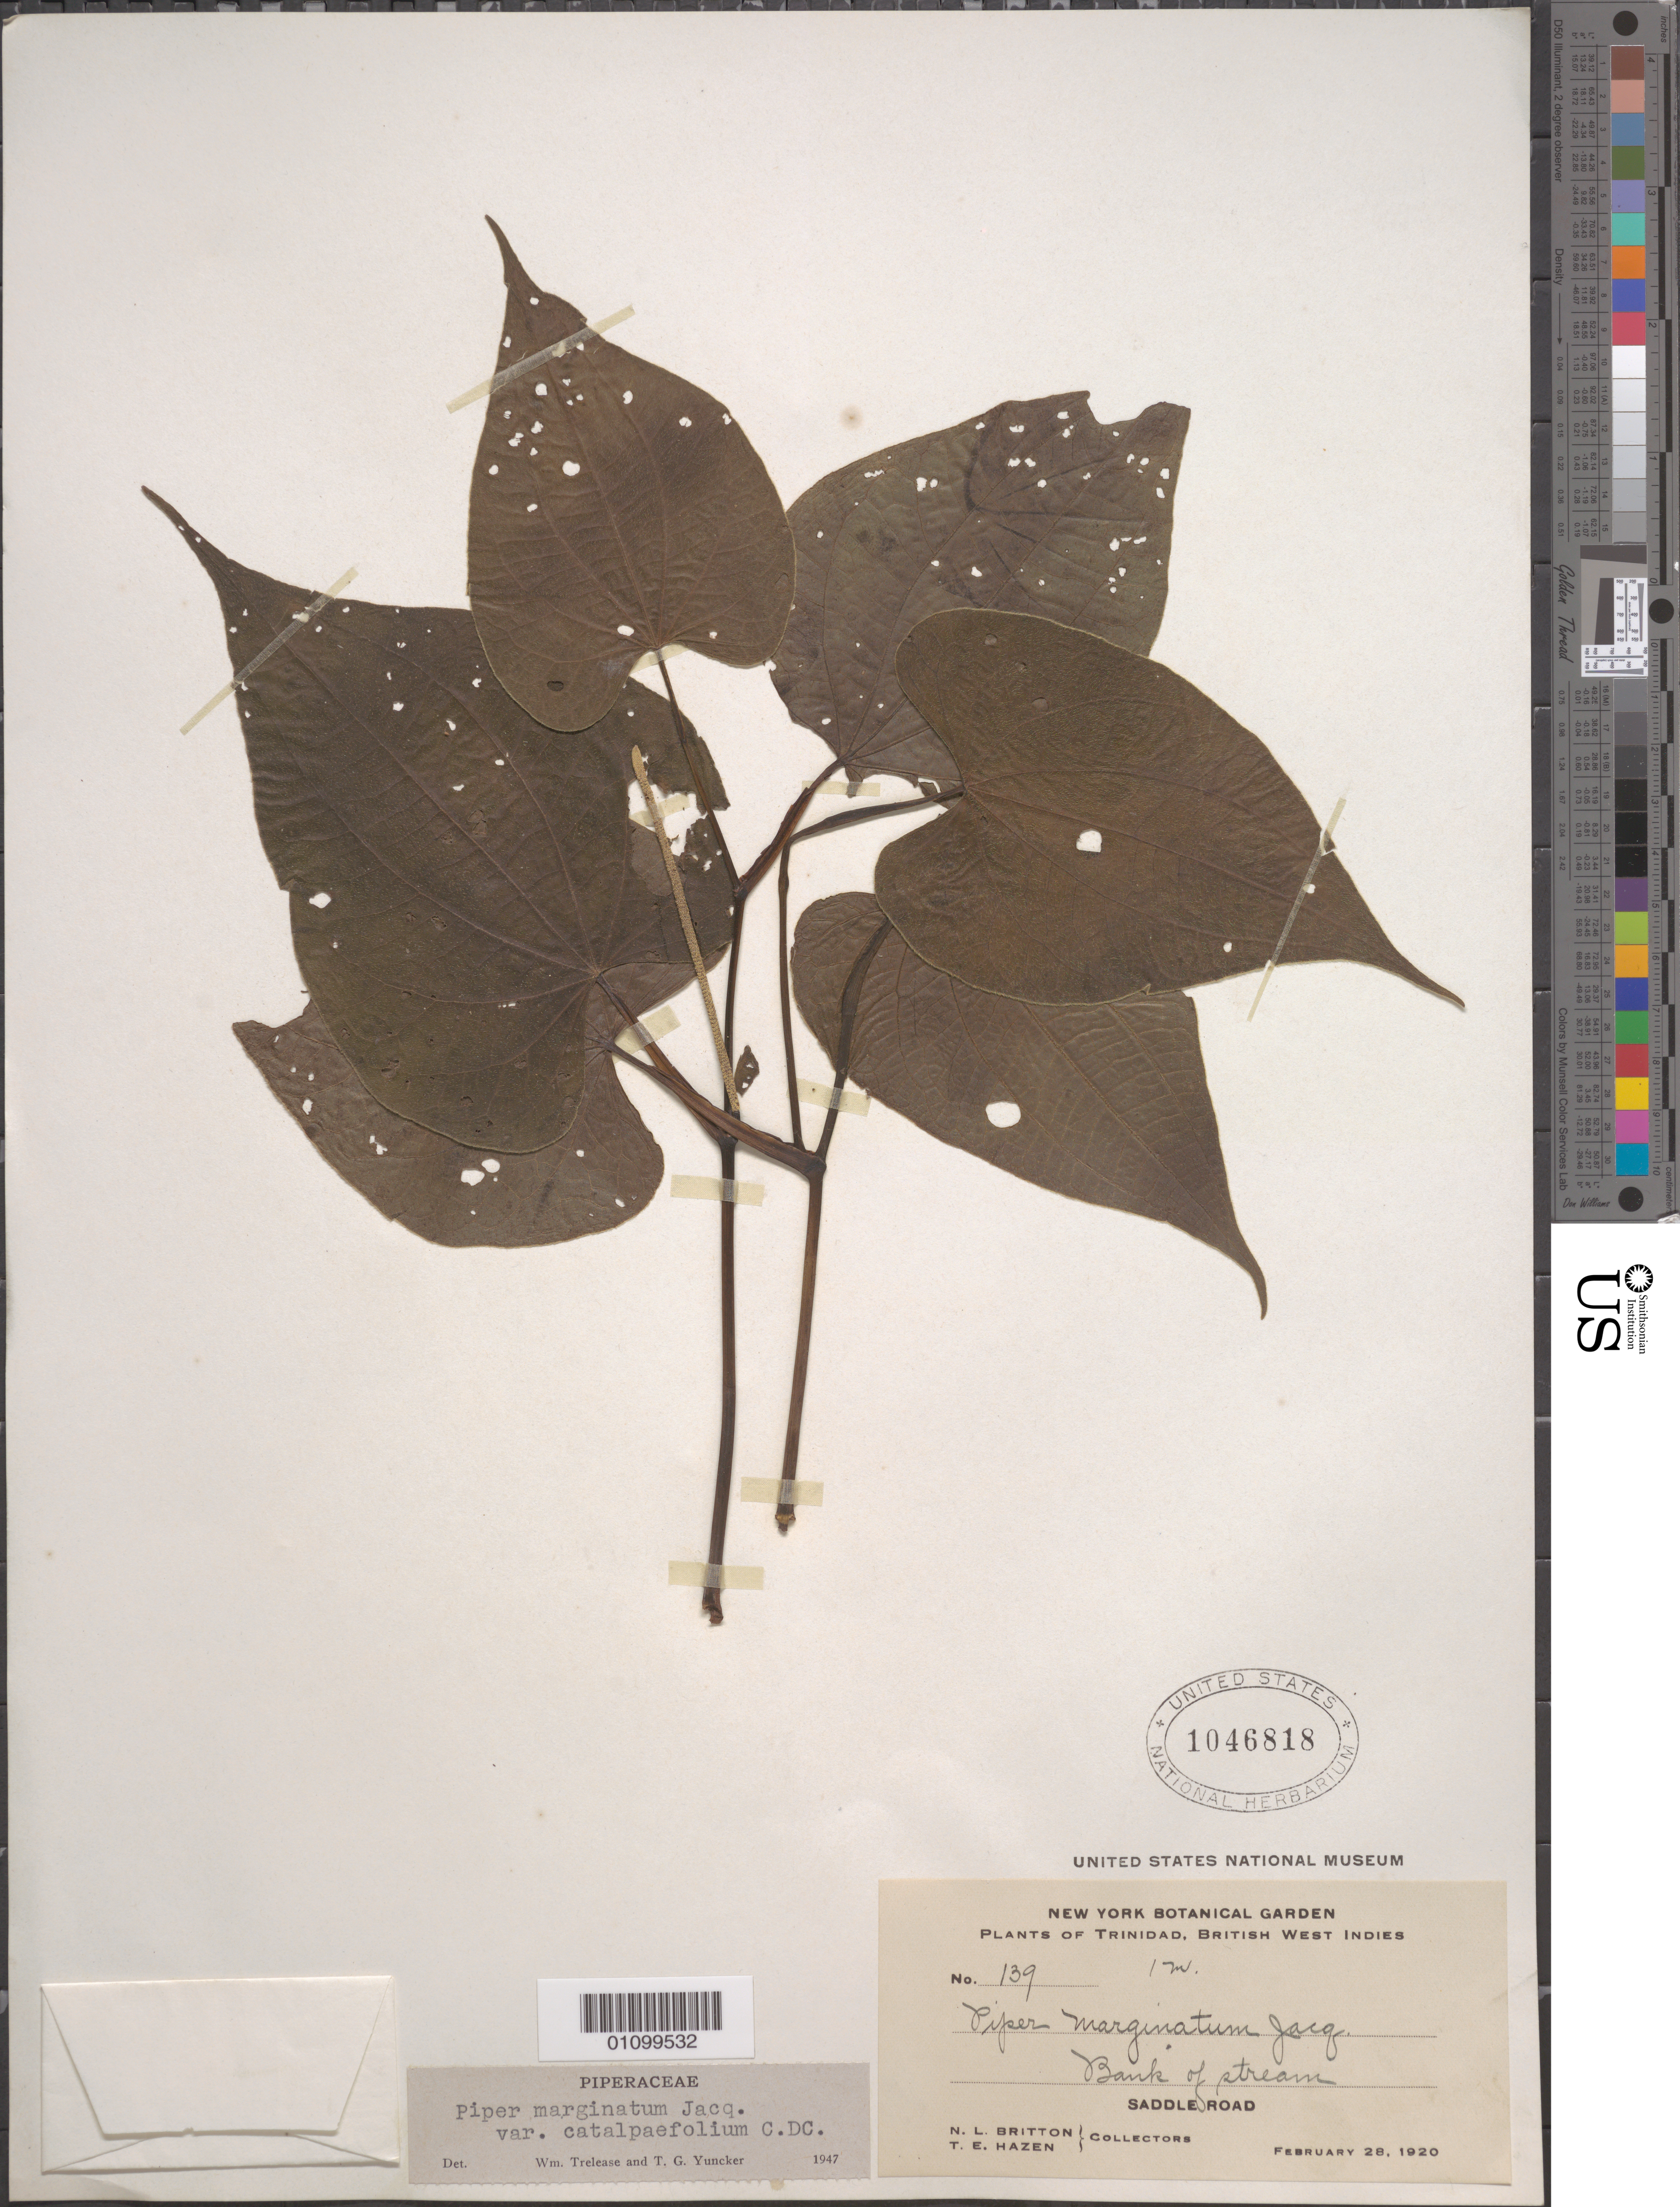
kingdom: Plantae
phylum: Tracheophyta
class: Magnoliopsida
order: Piperales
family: Piperaceae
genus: Piper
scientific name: Piper marginatum var. catalpifolium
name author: (Kunth) C. DC.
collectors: N. Britton & T. E. Hazen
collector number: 139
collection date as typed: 28 Feb 1920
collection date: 1920-02-28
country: Trinidad and Tobago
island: Trinidad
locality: Bank of stream; Saddle Road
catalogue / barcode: US 1046818